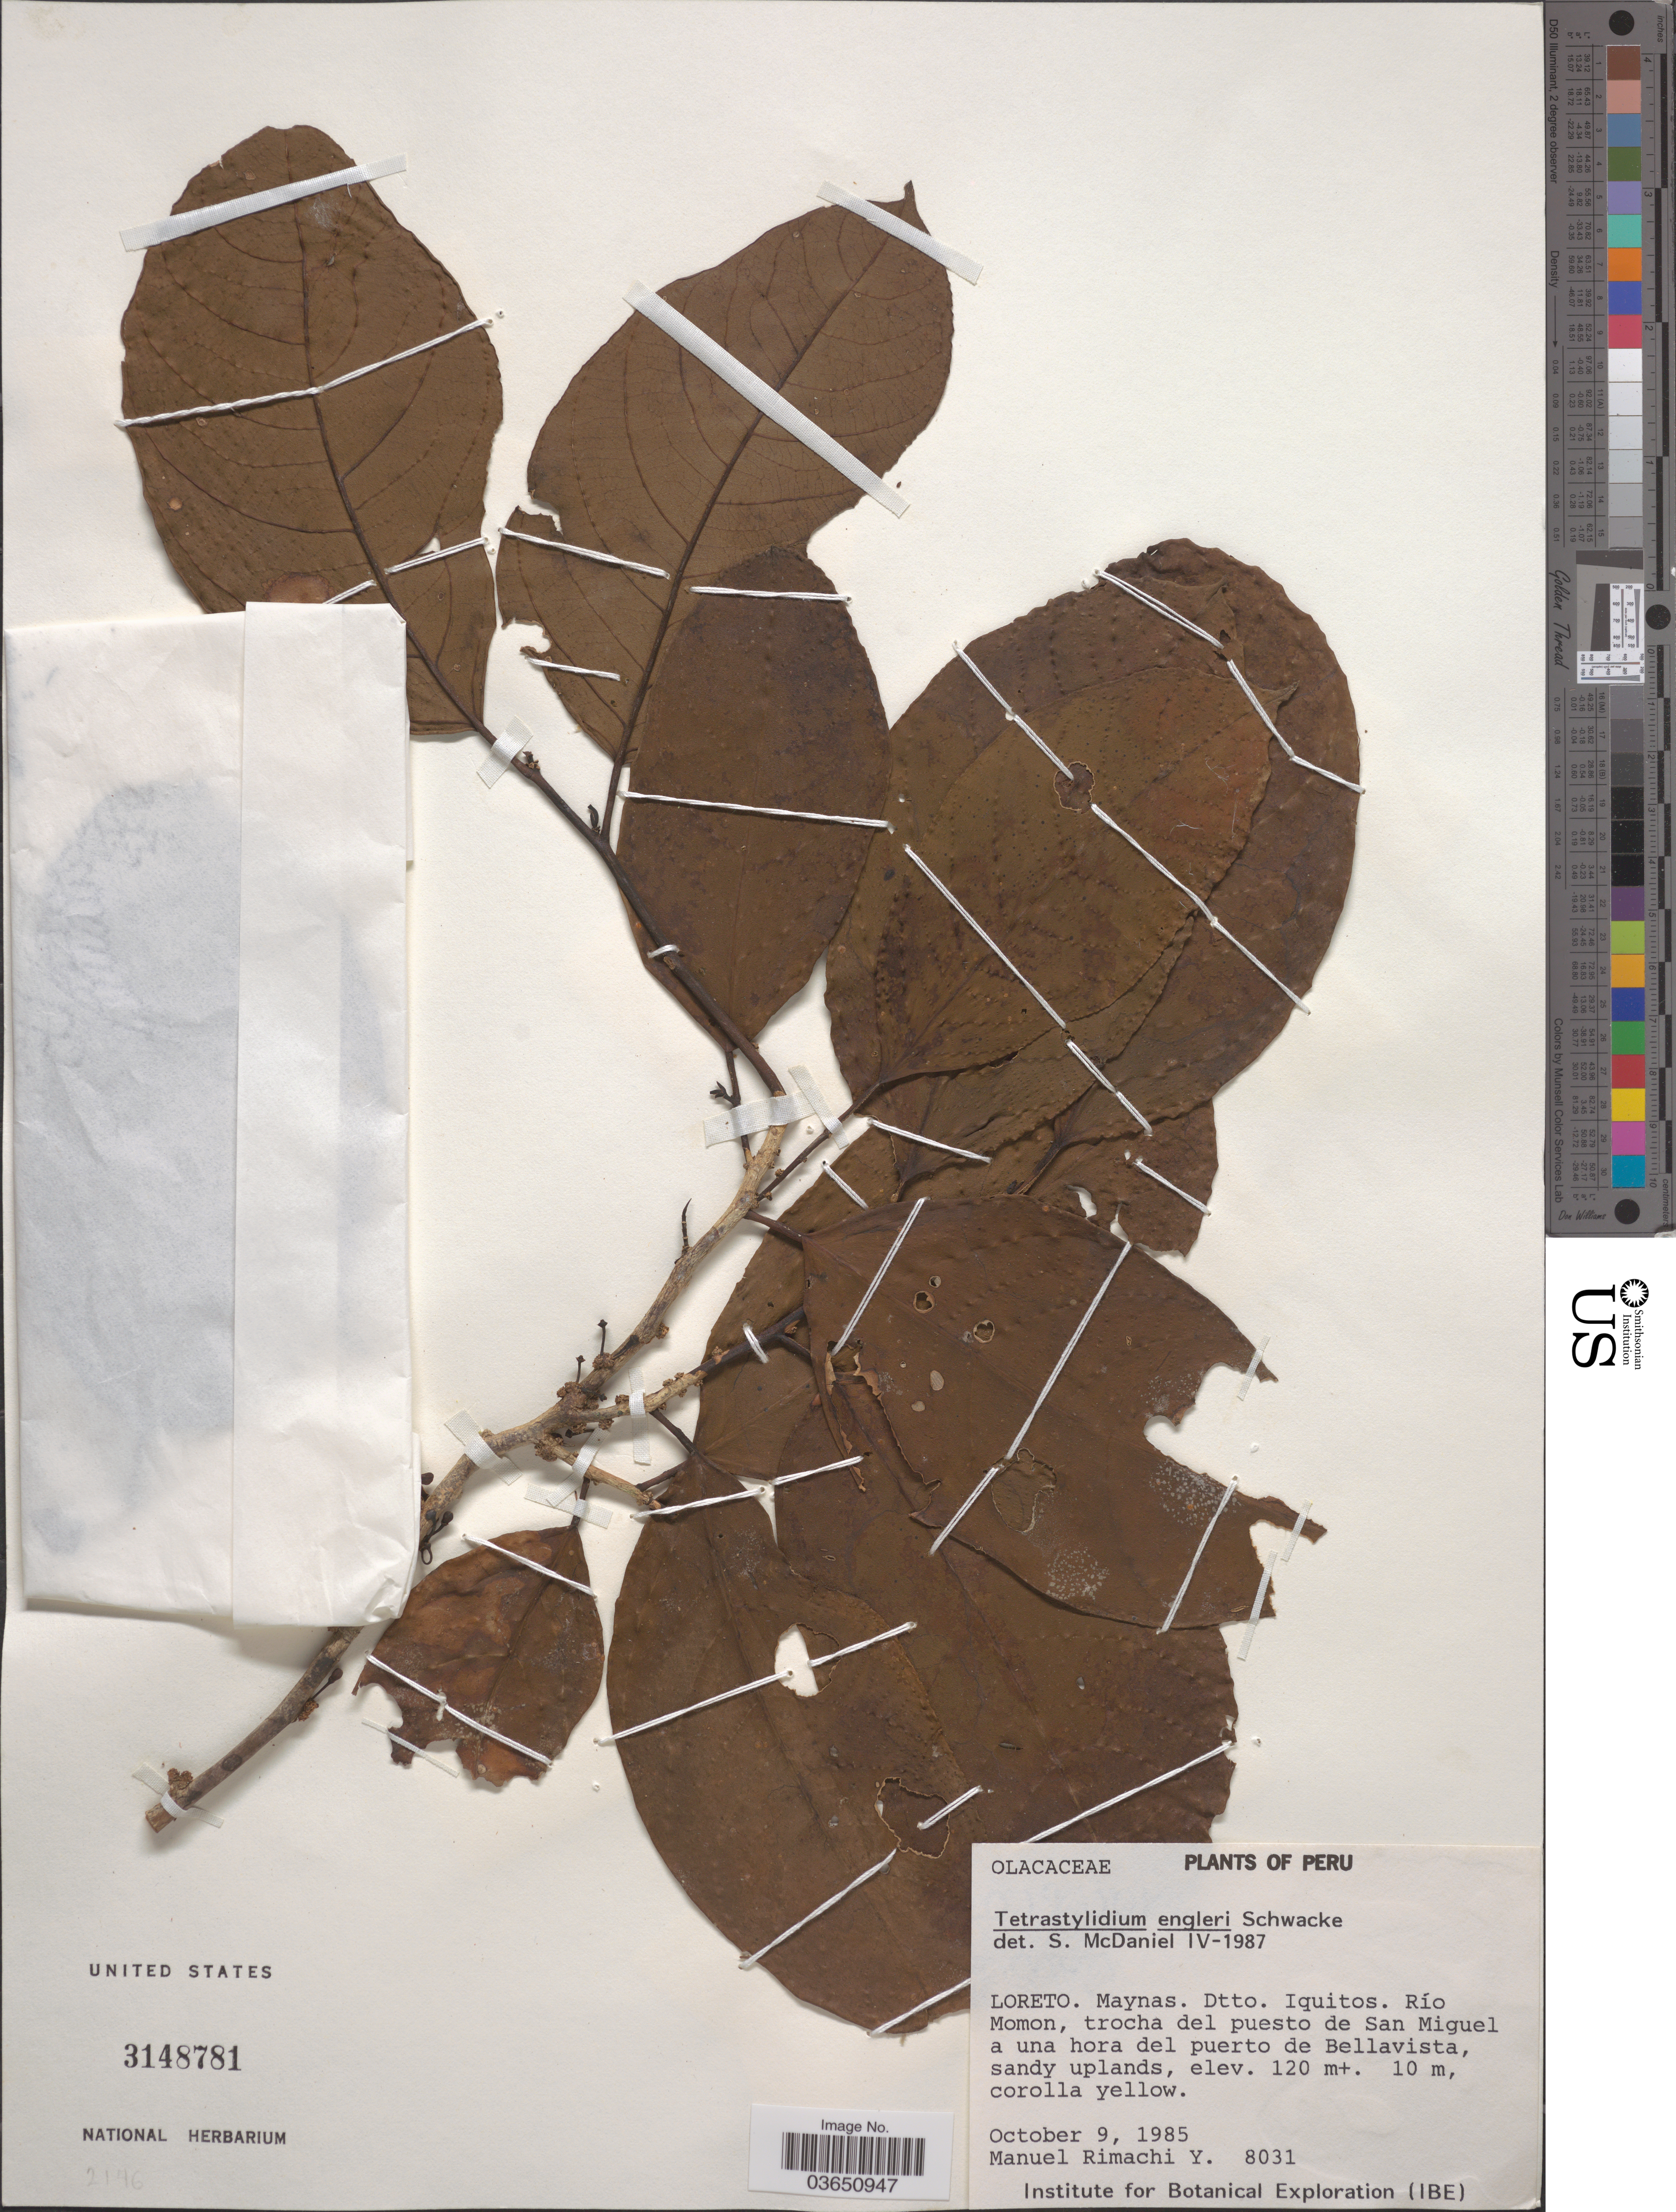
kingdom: Plantae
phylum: Tracheophyta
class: Magnoliopsida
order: Santalales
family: Strombosiaceae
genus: Tetrastylidium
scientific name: Tetrastylidium peruvianum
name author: Sleumer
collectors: M. Rimachi Y.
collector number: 8031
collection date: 1985-10-09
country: Peru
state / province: Loreto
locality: Maynas. Dtto. Iquitos. Río Momon, trocha del puesto de San Miguel a una hore del puerto de Bellavista.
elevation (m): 120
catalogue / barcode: US 3148781